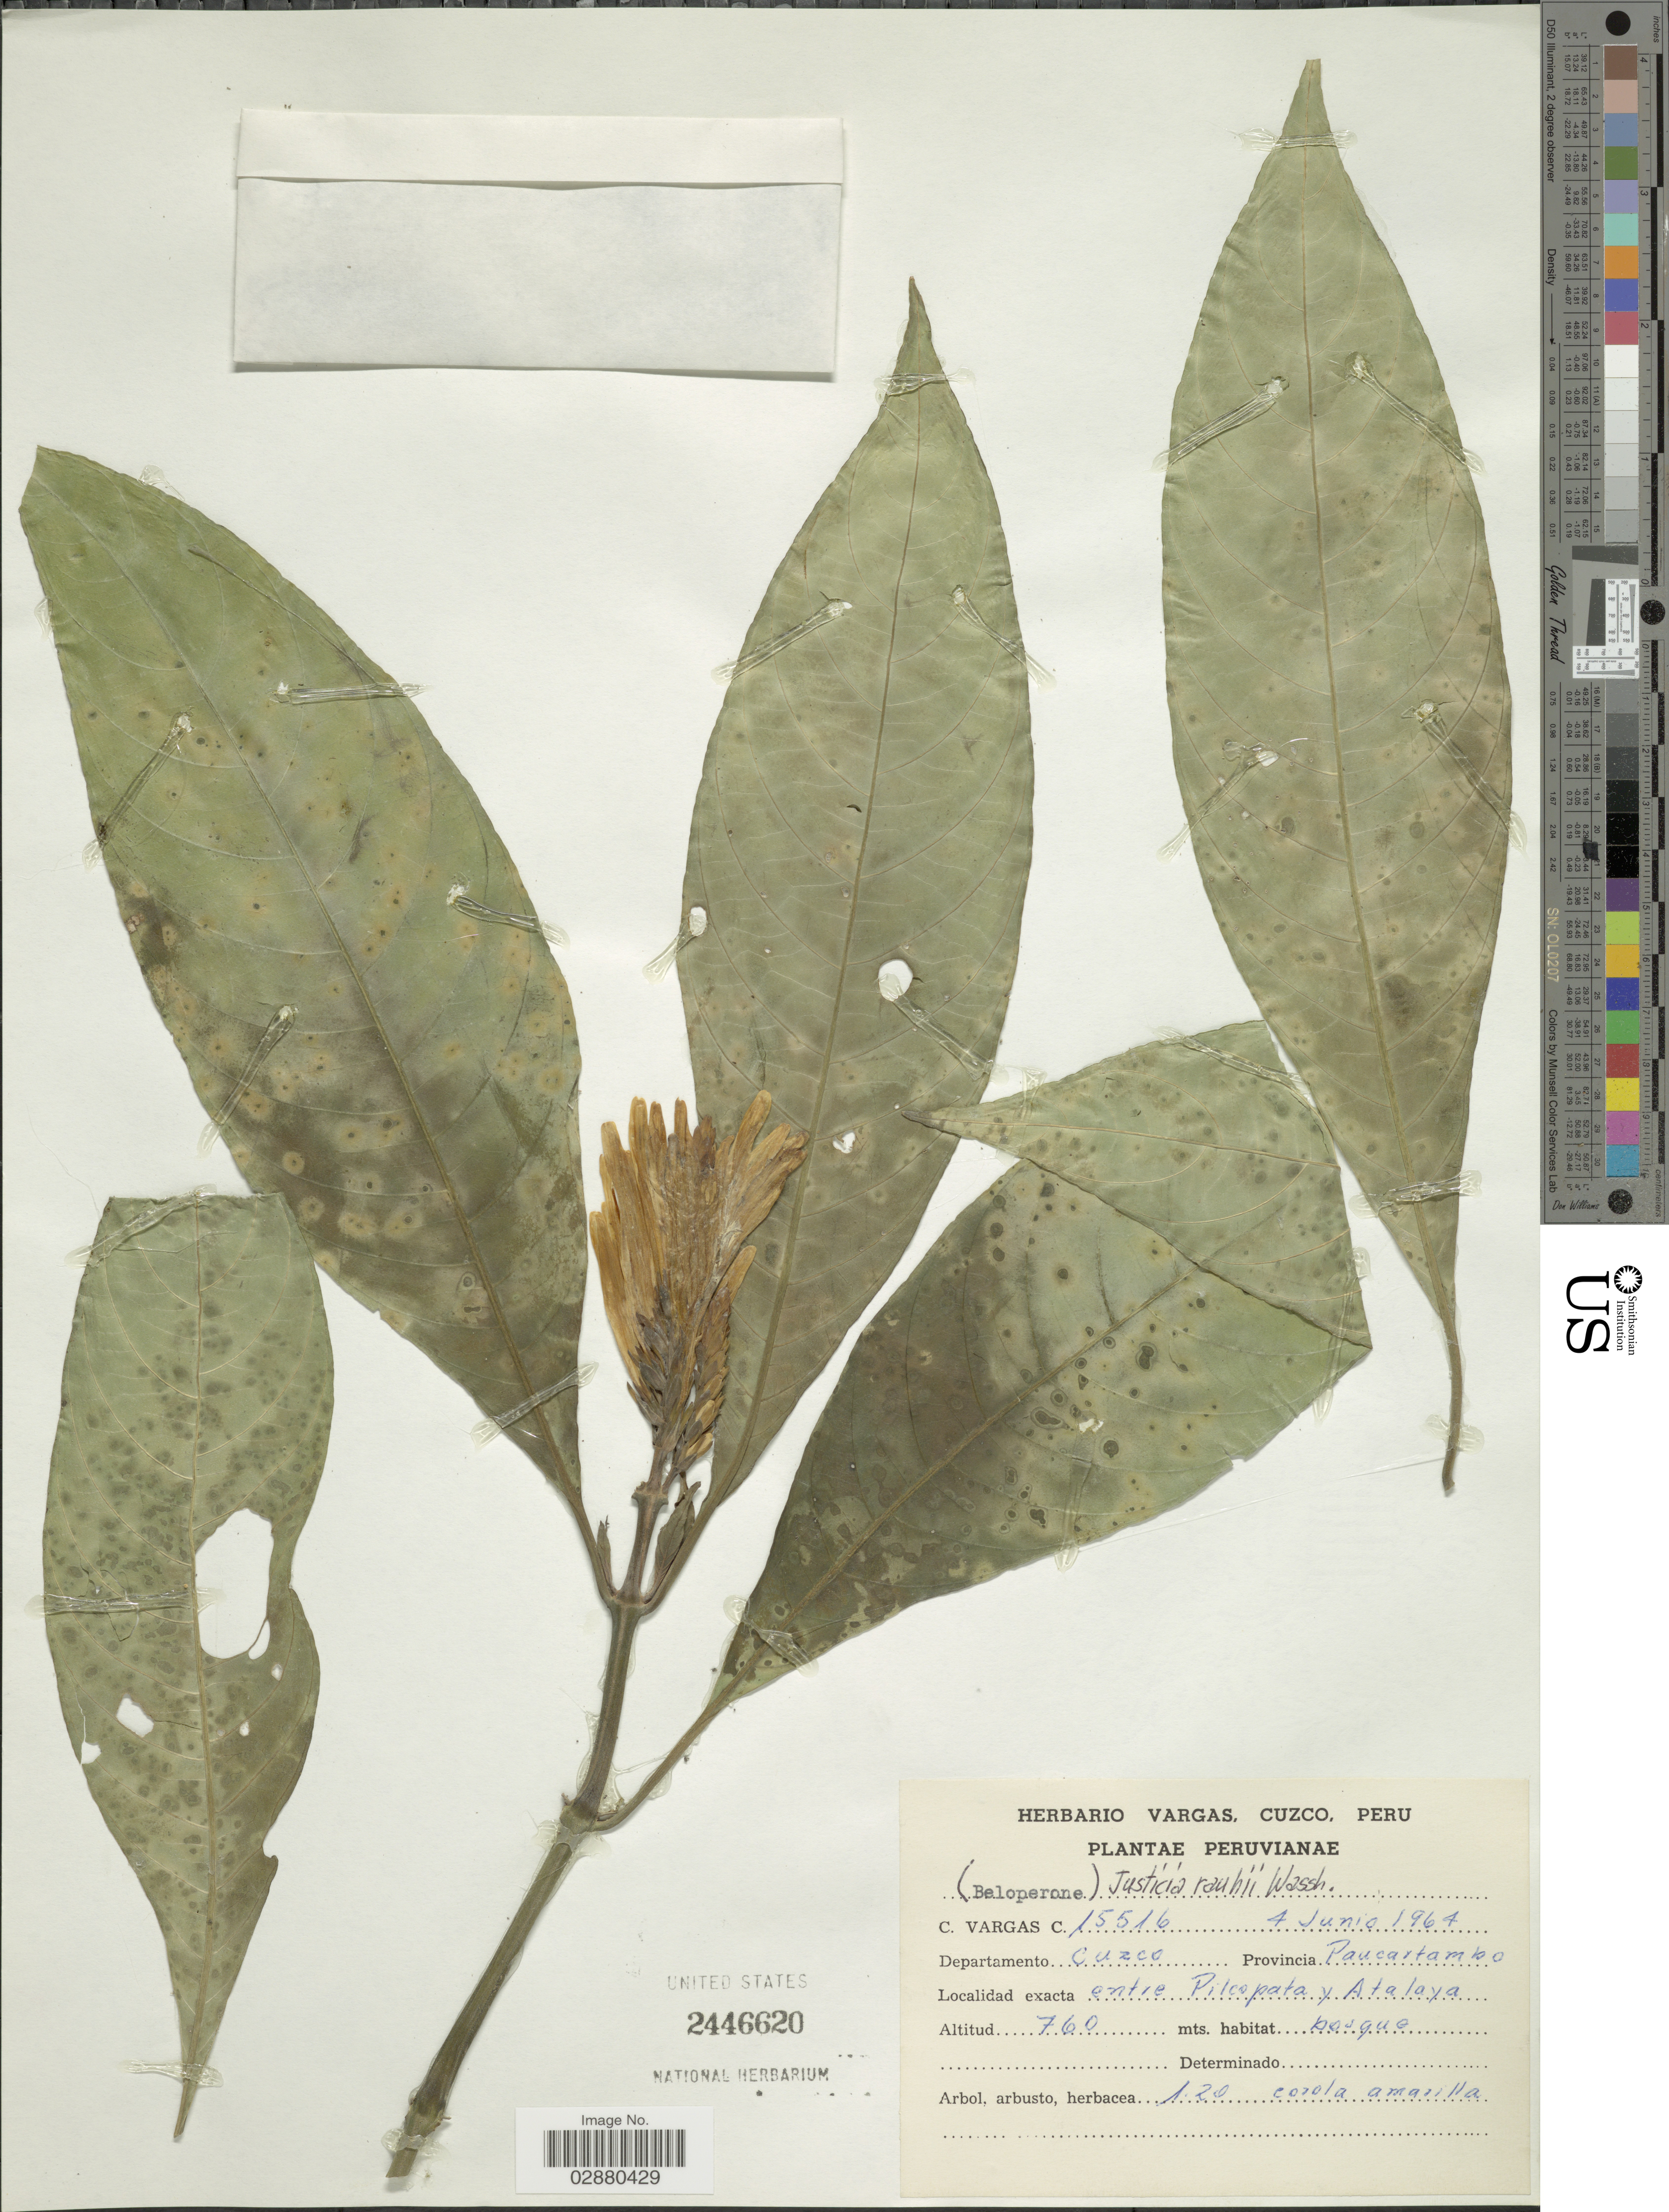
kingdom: Plantae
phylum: Tracheophyta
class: Magnoliopsida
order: Lamiales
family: Acanthaceae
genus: Justicia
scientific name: Justicia rauhii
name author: Wassh.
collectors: C. Vargas Calderón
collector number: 15516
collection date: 1964-06-04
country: Peru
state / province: Cusco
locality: Departamento Cuzco. Provincia Paucartambo. Entre Pilcopata y Atalaya.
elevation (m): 760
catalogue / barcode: US 2446620